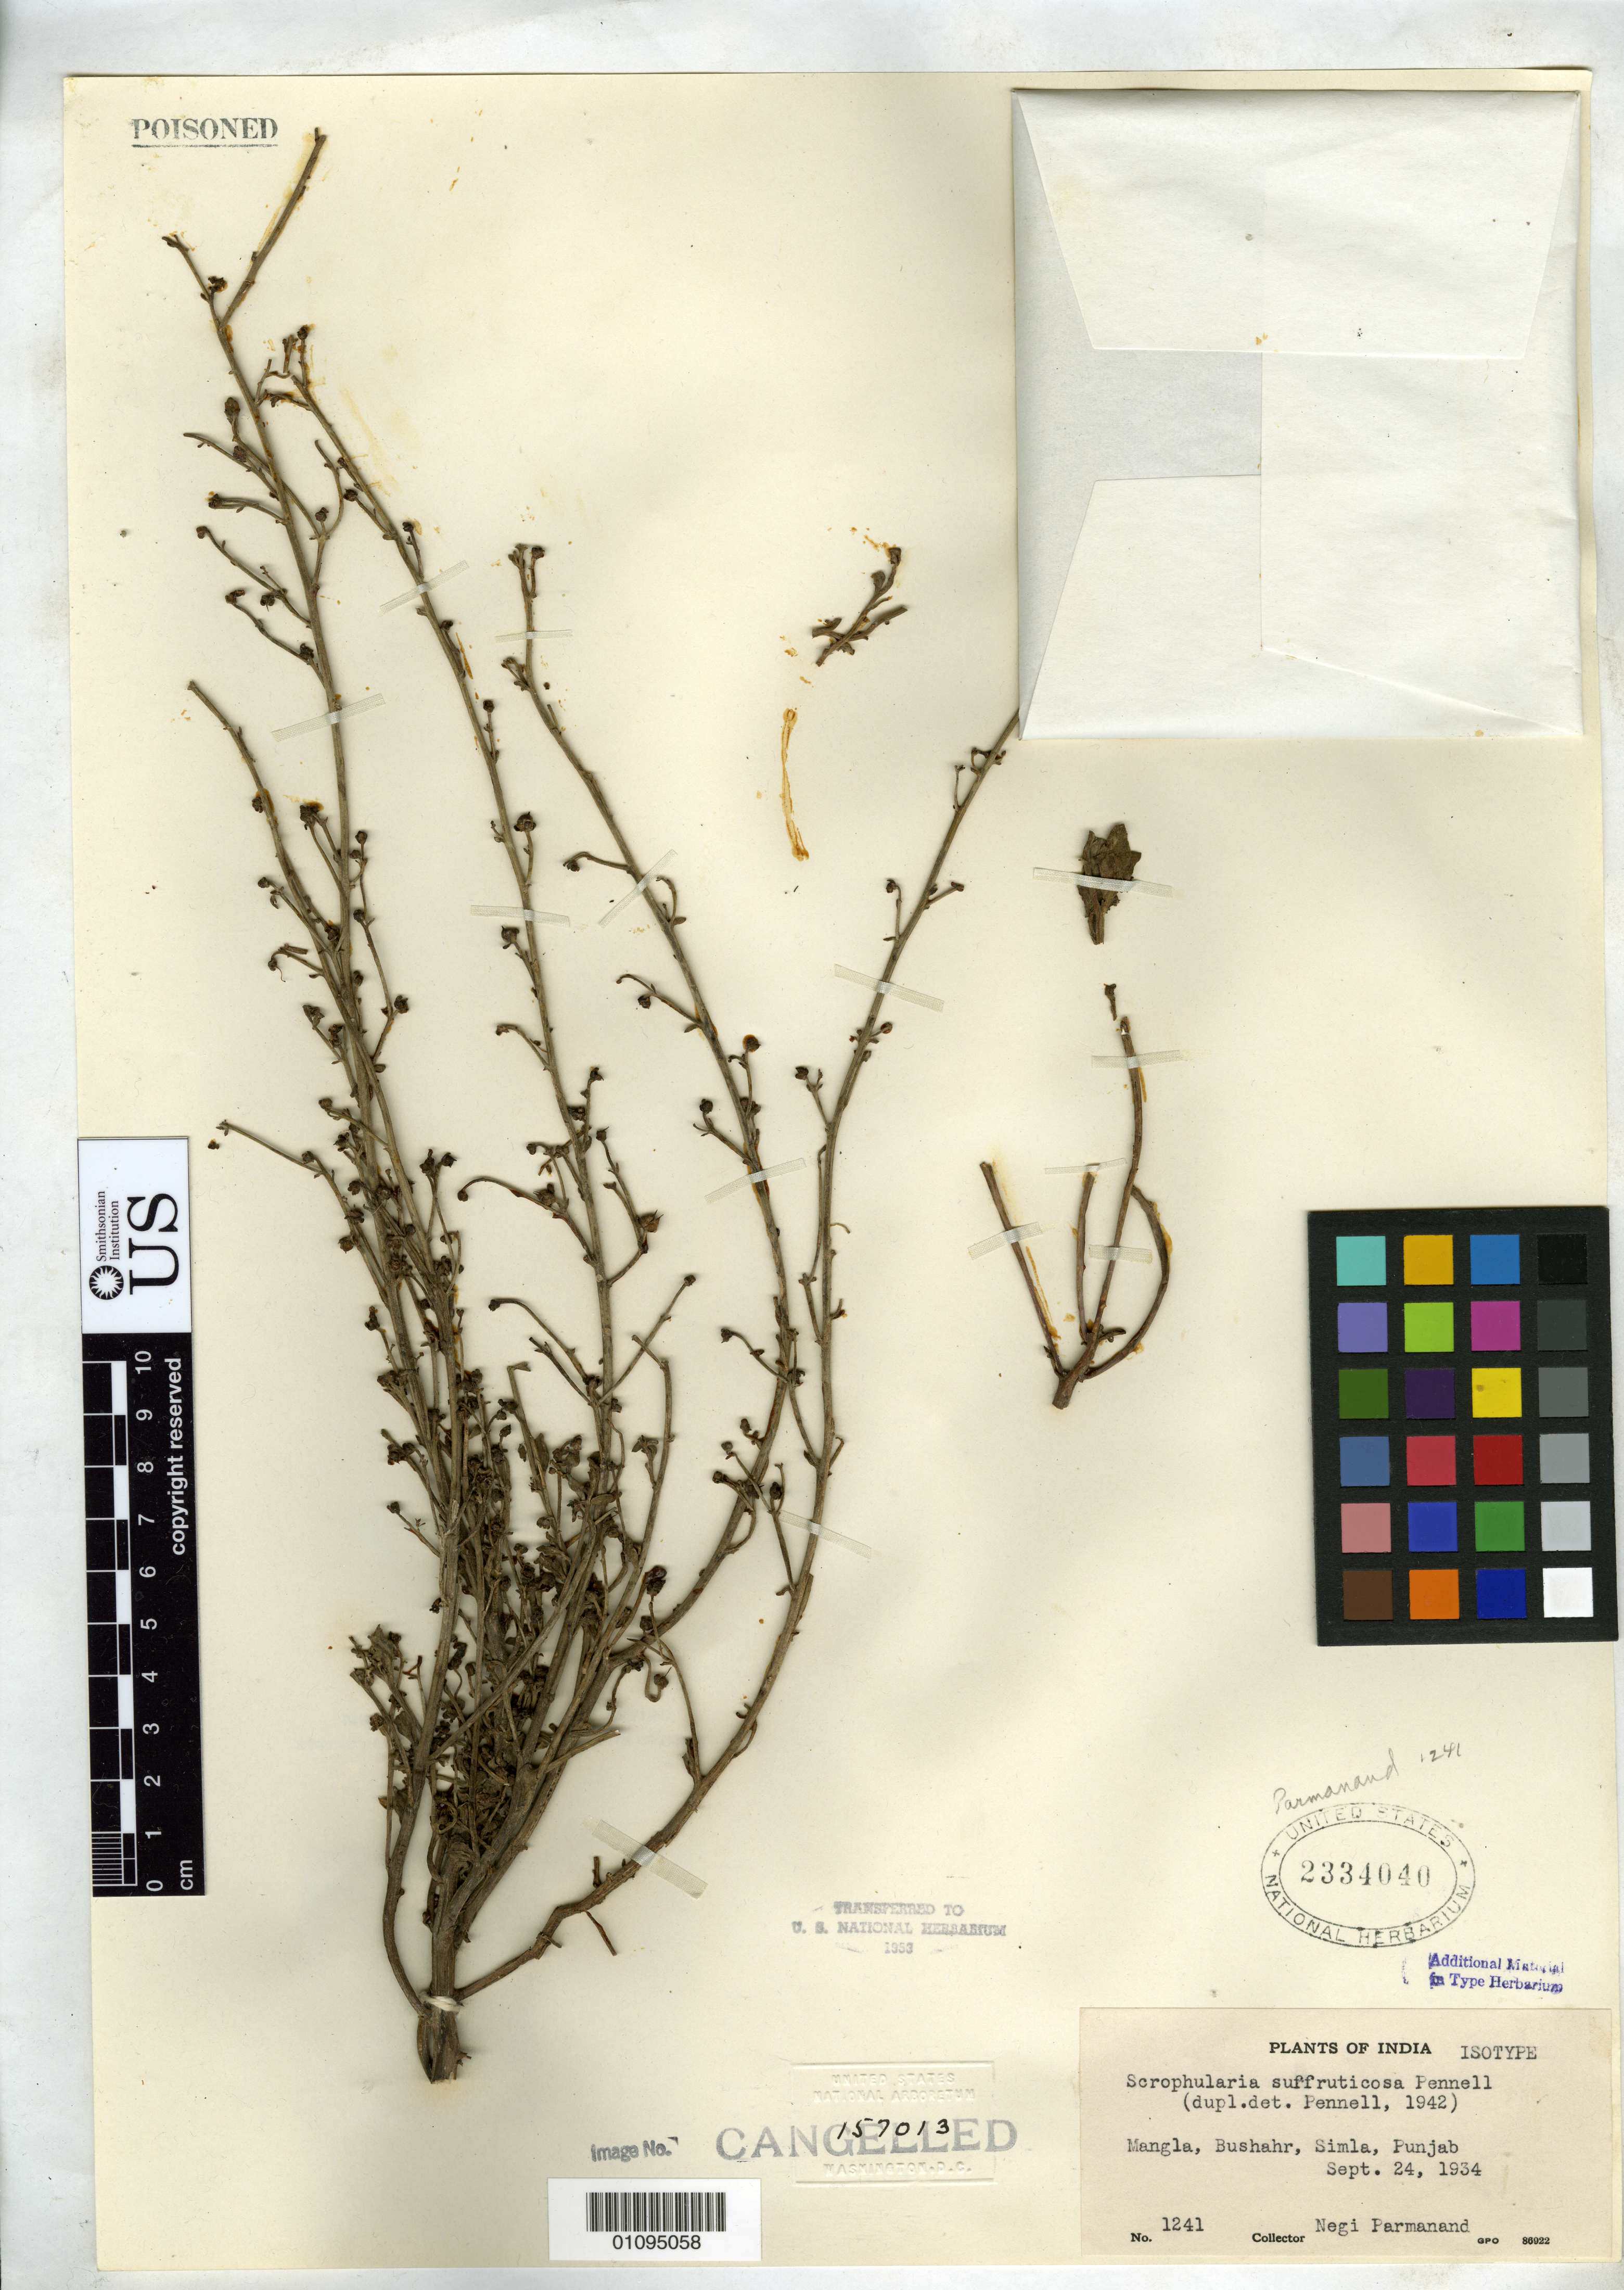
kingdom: Plantae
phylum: Tracheophyta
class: Magnoliopsida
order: Lamiales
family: Scrophulariaceae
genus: Scrophularia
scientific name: Scrophularia suffruticosa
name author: Pennell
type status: Isotype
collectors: N. Parmanand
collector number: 1241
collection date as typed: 24 Sep 1934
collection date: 1934-09-24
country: India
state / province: Punjab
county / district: Simla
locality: Mangla, Bushahr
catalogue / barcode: US 2334040